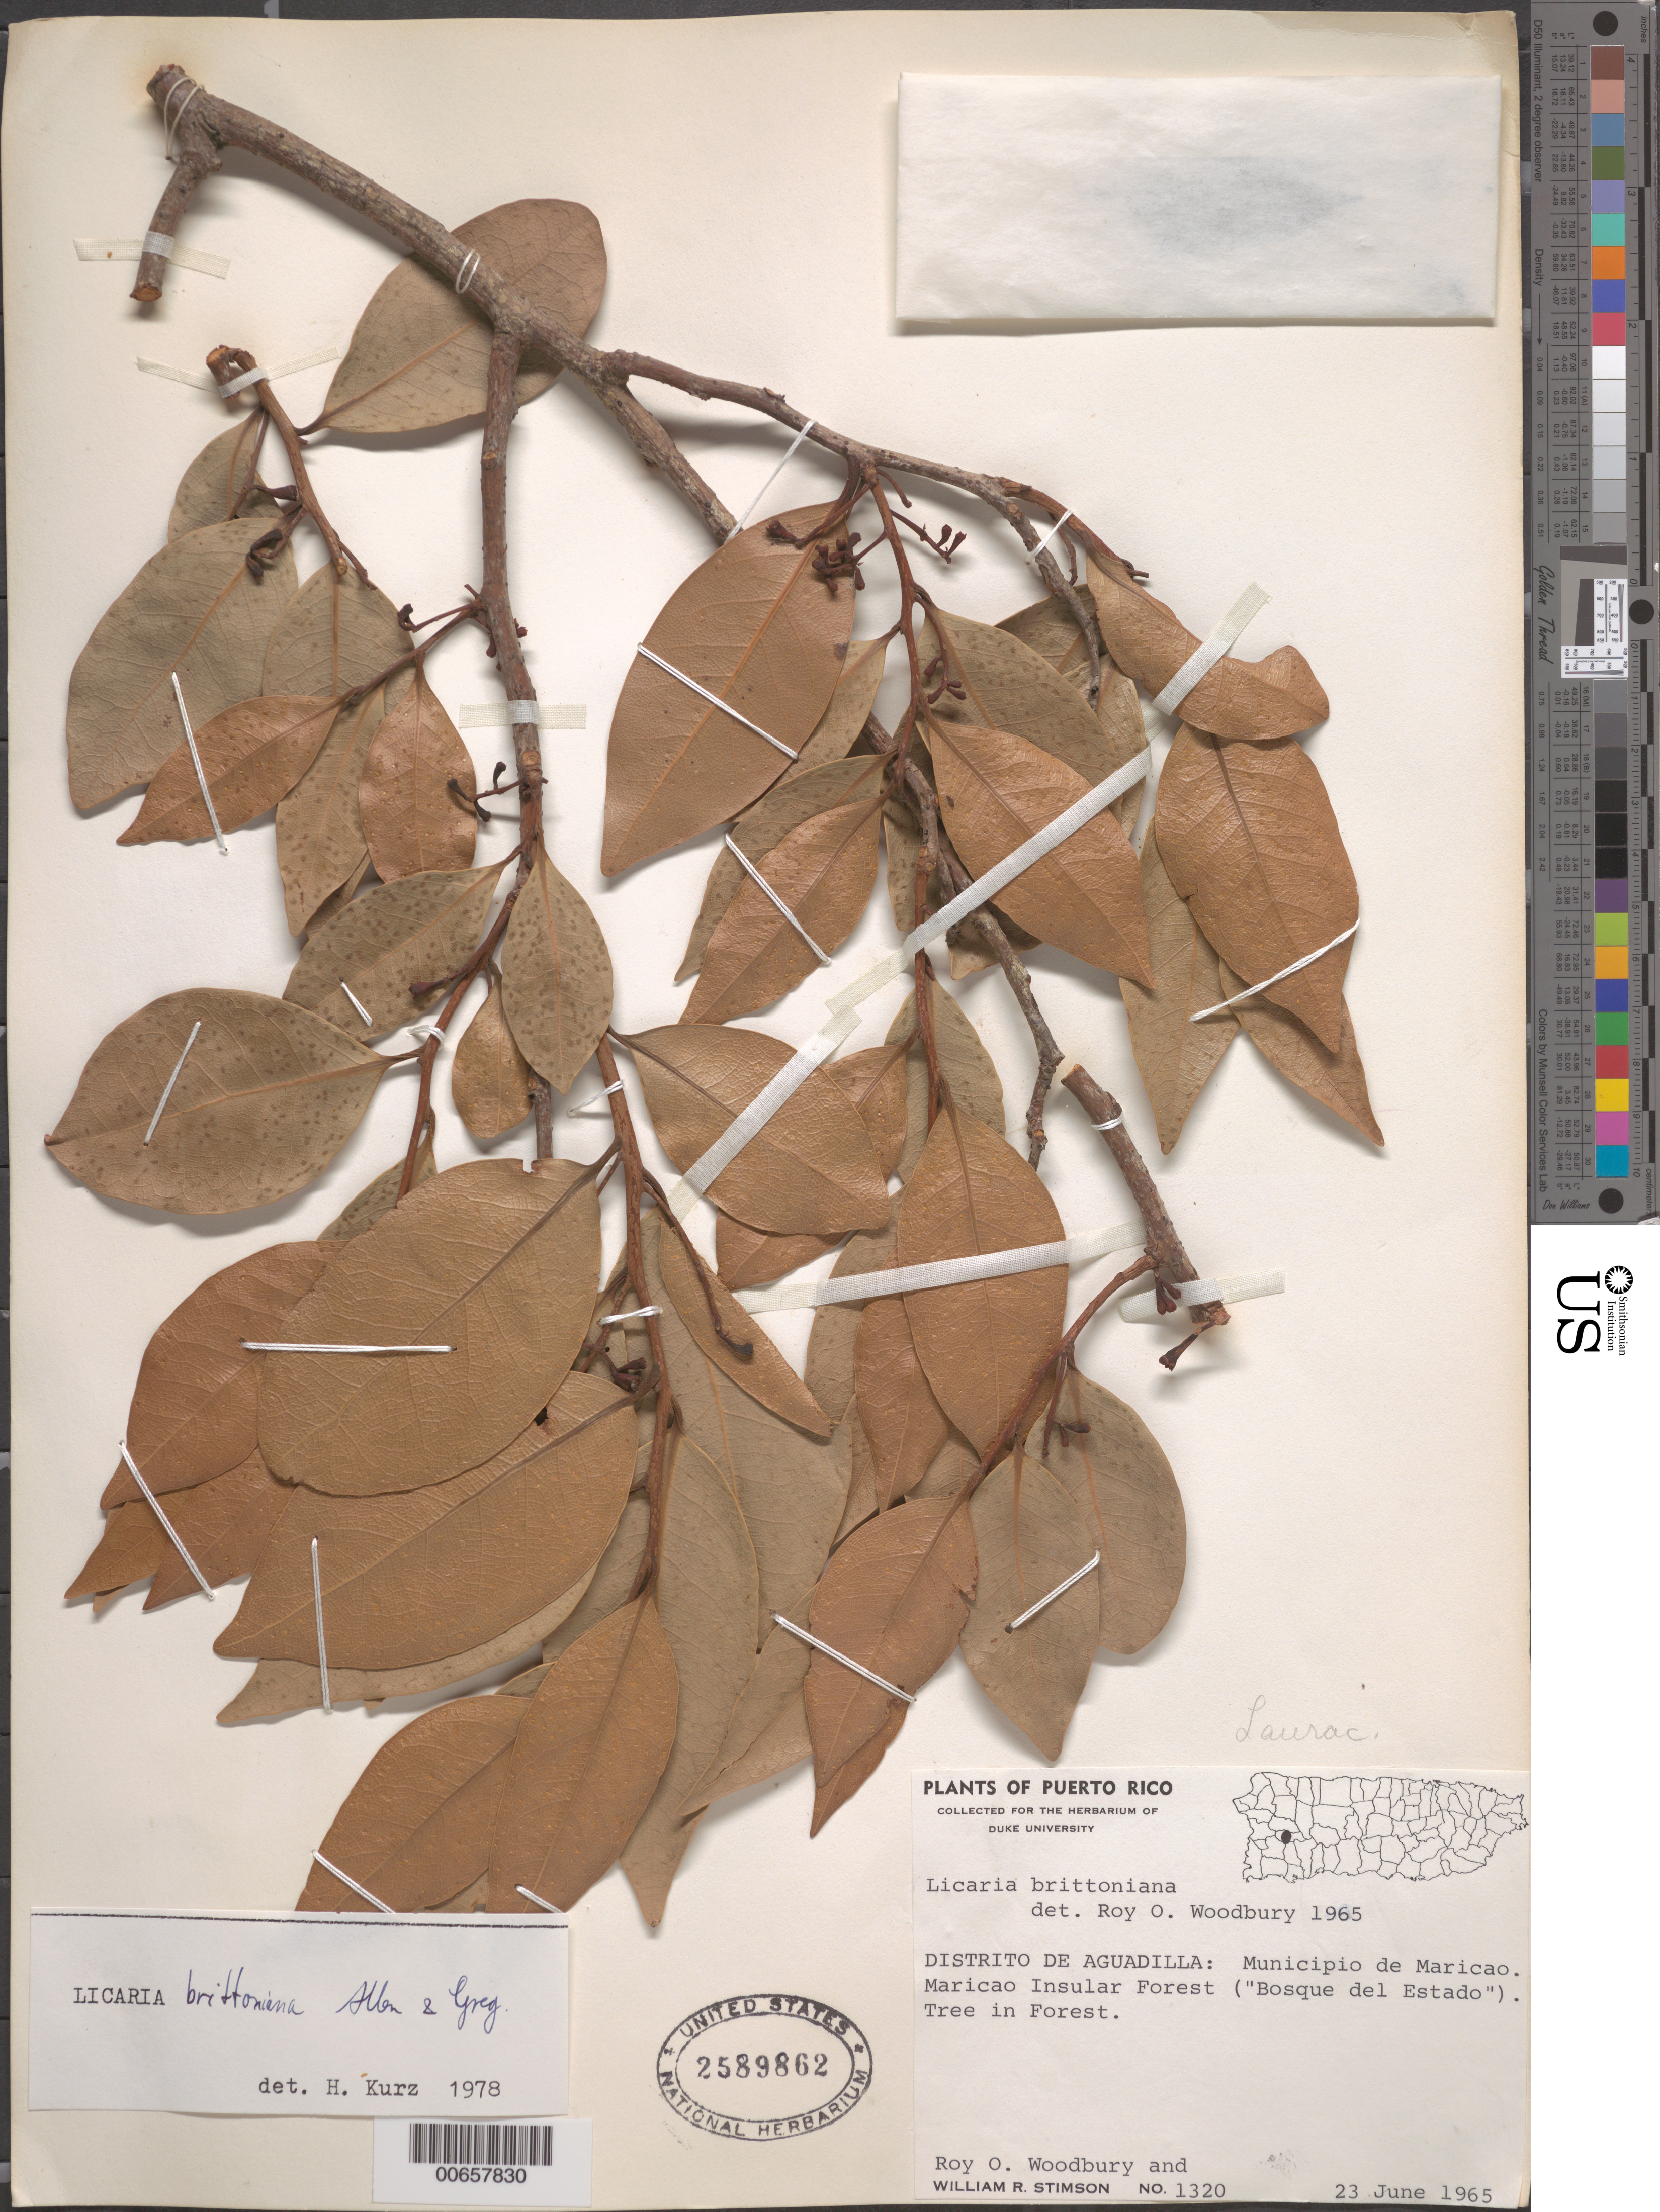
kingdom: Plantae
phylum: Tracheophyta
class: Magnoliopsida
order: Laurales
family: Lauraceae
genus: Licaria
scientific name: Licaria brittoniana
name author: C.K. Allen & L.E. Greg.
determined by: Woodbury, R. O.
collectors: R. O. Woodbury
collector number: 1320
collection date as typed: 23 Jun 1965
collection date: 1965-06-23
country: Puerto Rico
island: Greater Antilles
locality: Distrito de Aguadilla: Municipio de Maricao, Maricao Insular Forest ("Bosque del Estado")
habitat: In forest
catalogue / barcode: US 2589862